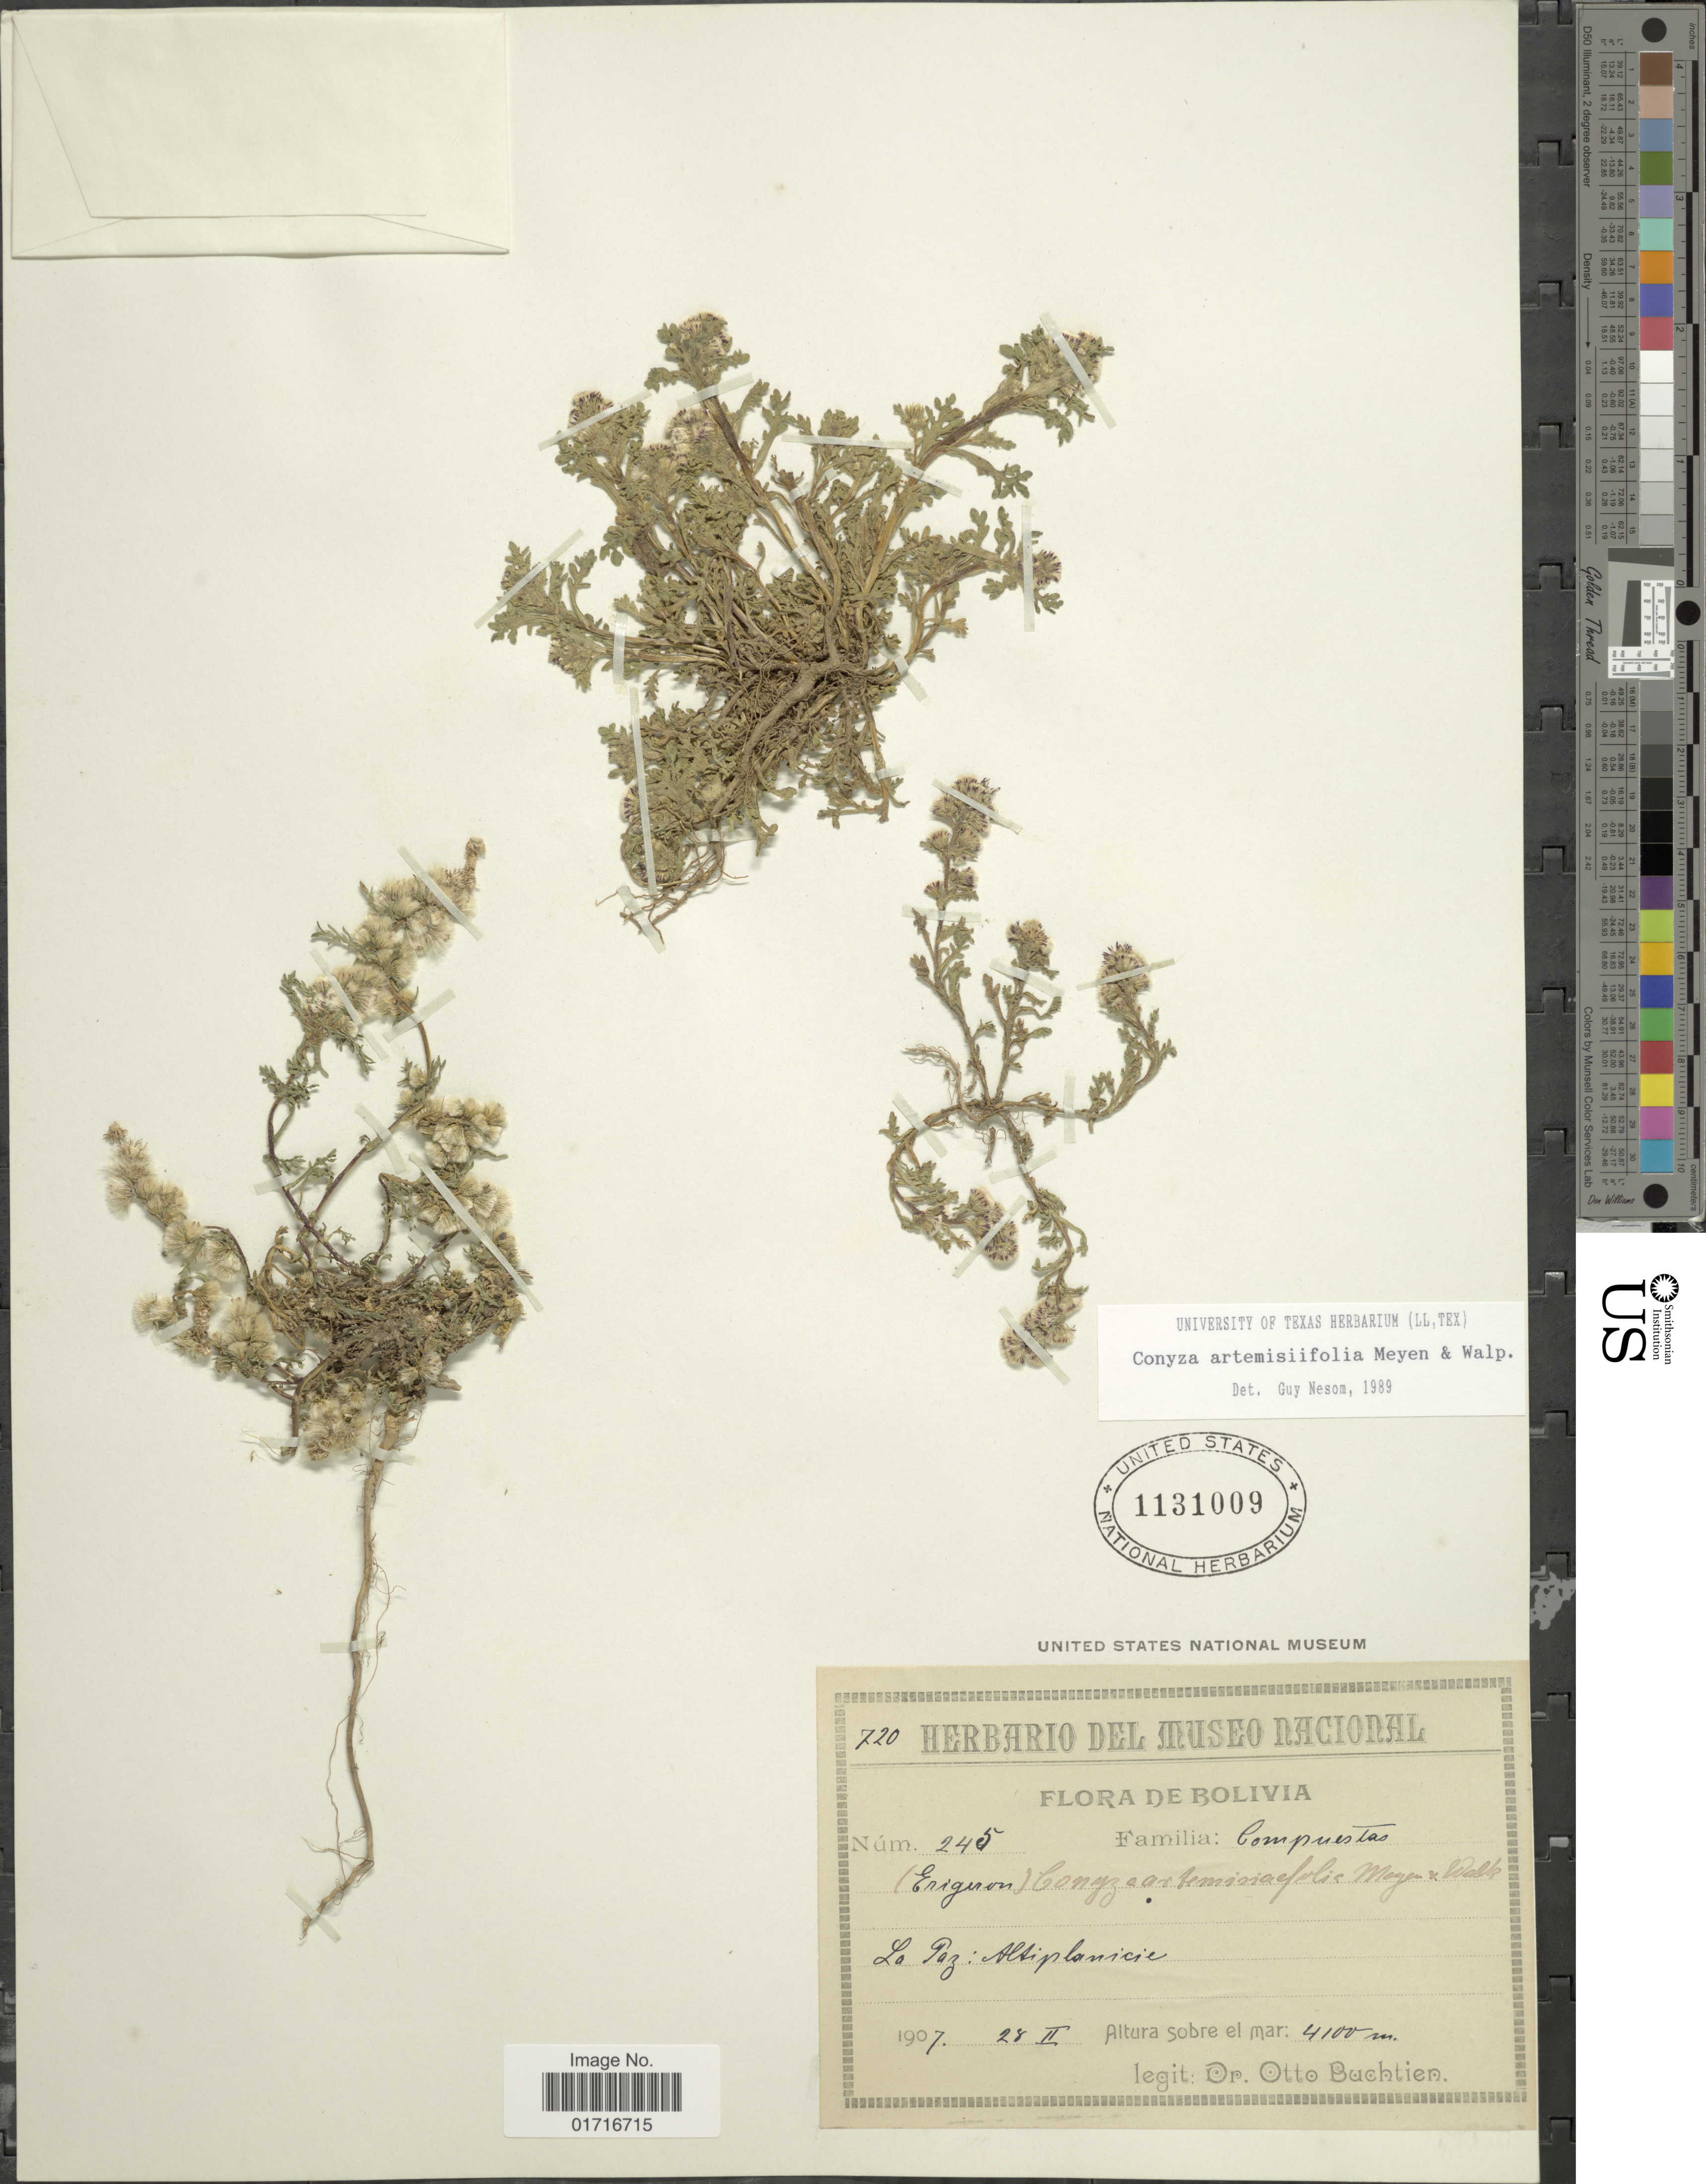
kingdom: Plantae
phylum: Tracheophyta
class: Magnoliopsida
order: Asterales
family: Asteraceae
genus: Conyza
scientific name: Conyza artemisifolia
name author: Meyen & Walp.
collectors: O. Buchtien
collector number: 245/720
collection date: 1907-02-28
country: Bolivia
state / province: La Paz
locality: La Paz: Altiplanicie.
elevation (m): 4100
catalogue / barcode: US 1131009